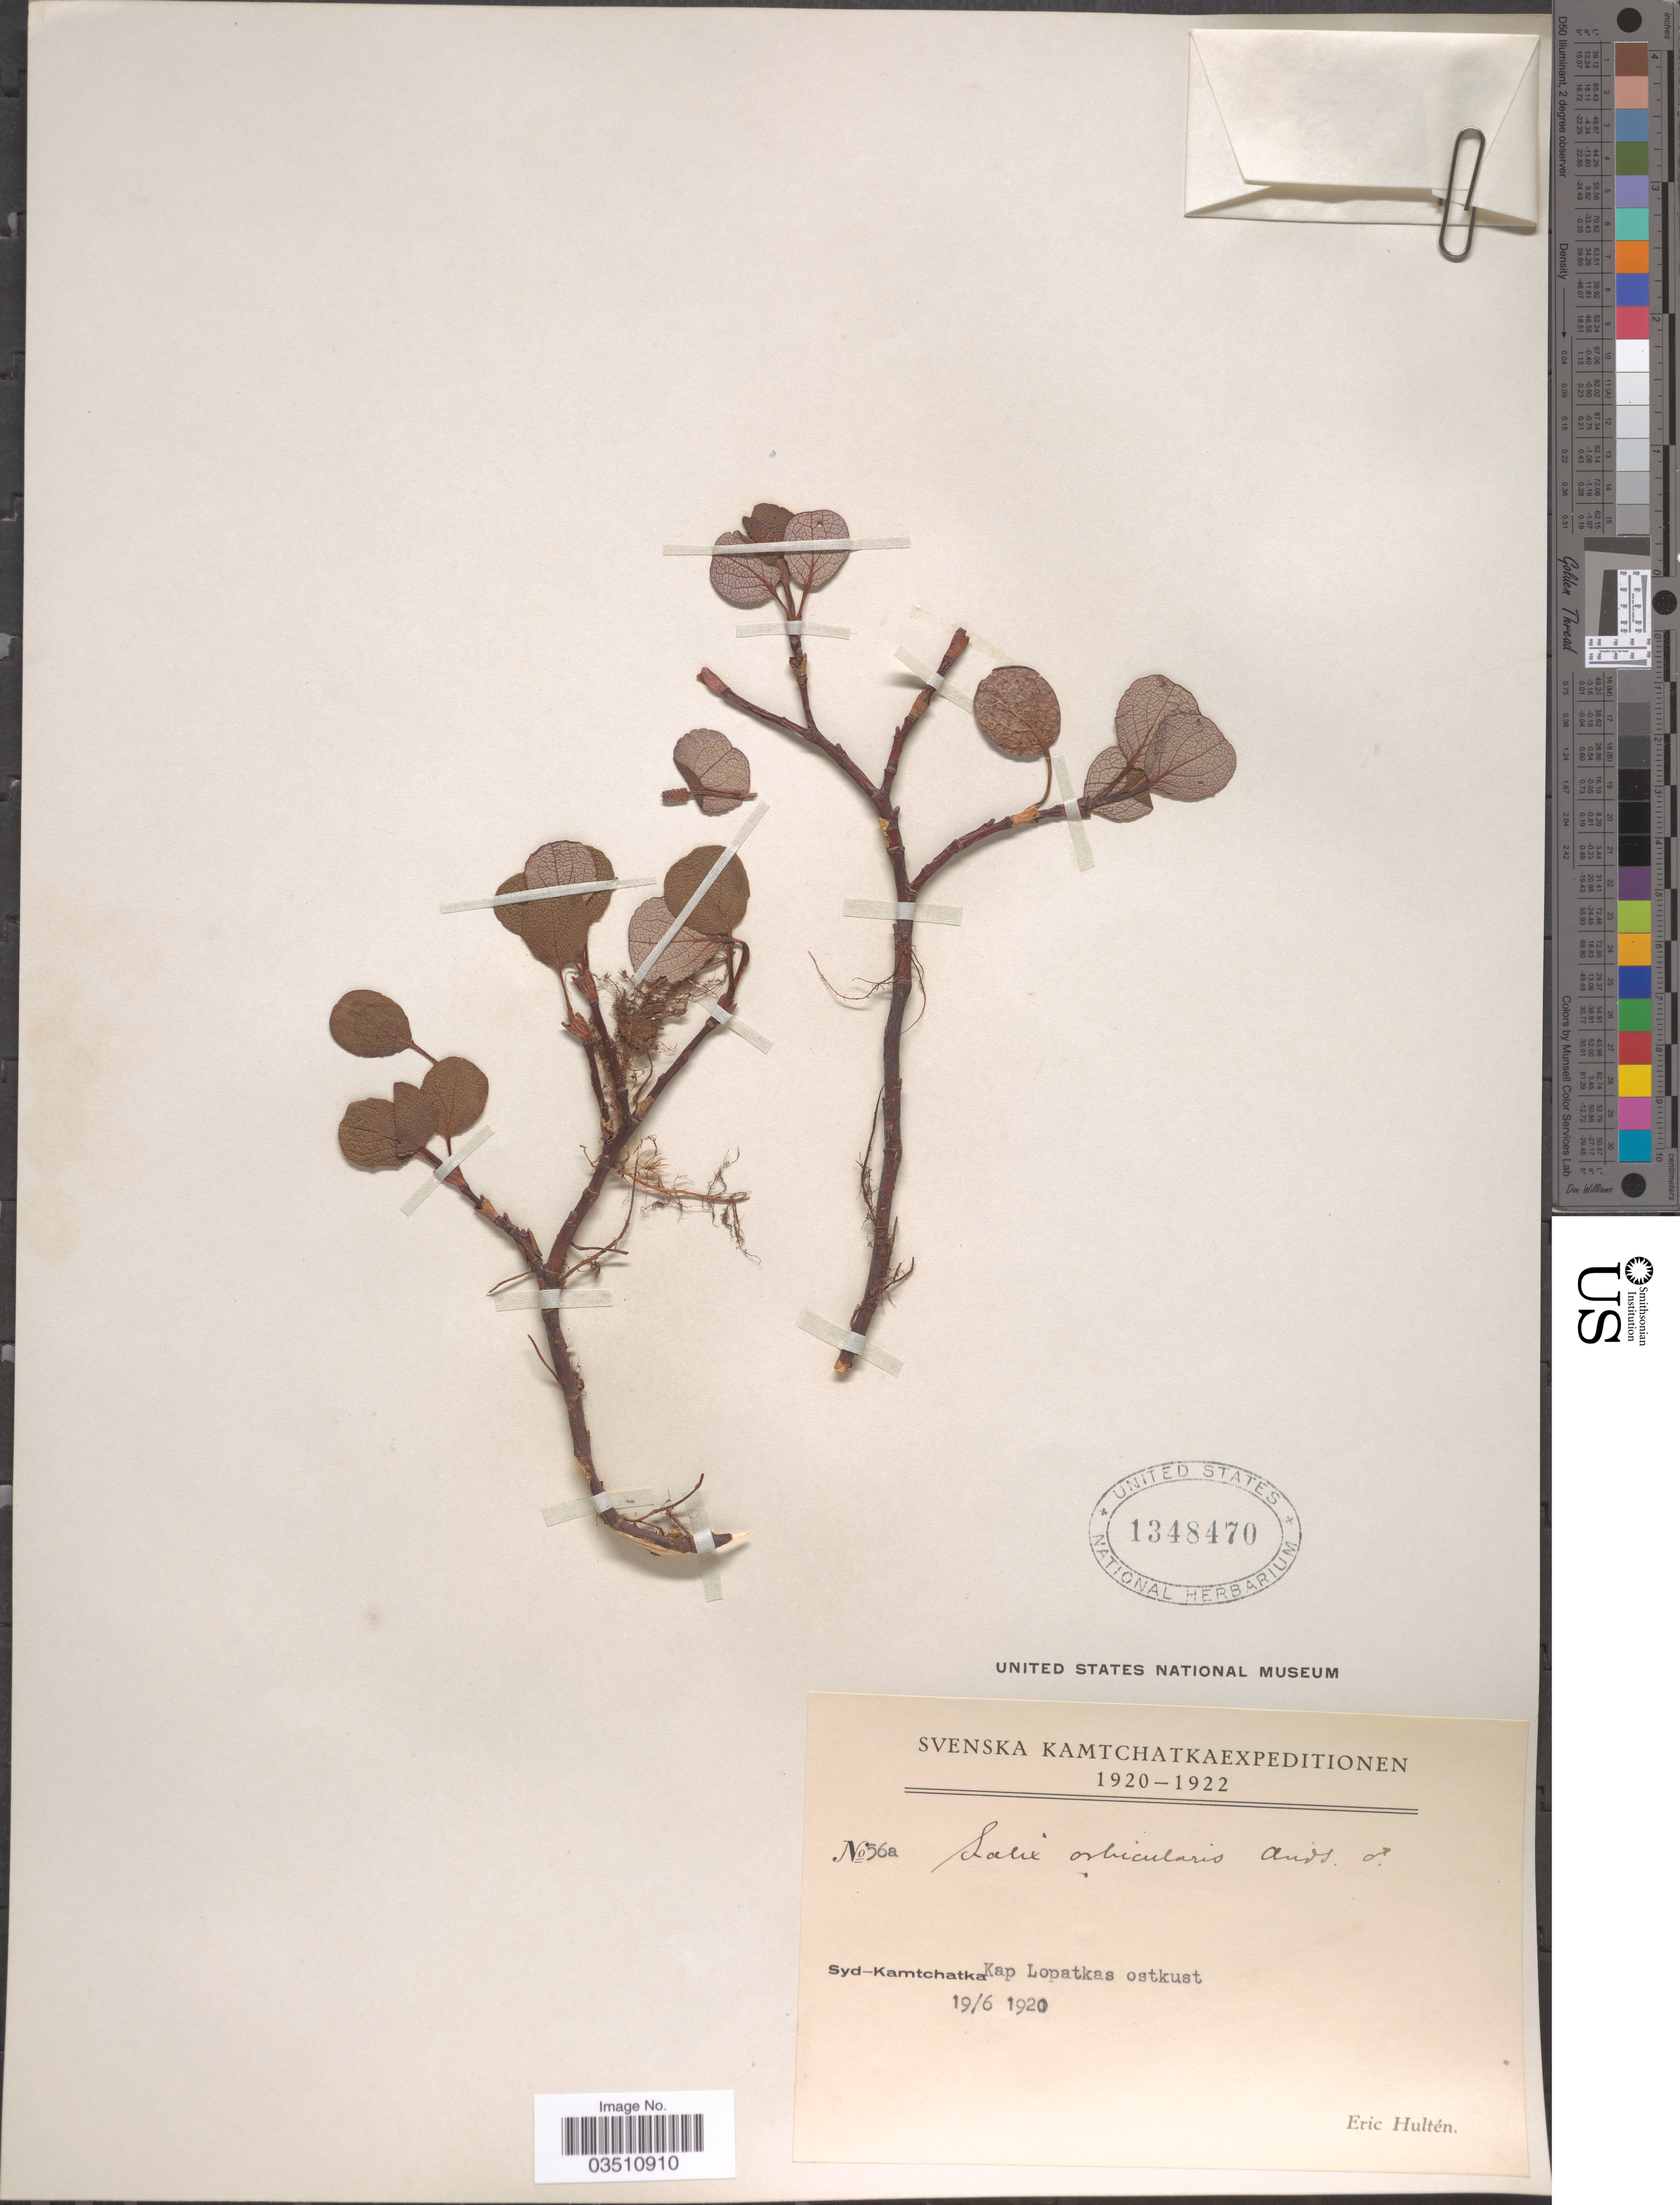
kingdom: Plantae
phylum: Tracheophyta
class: Magnoliopsida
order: Malpighiales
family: Salicaceae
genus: Salix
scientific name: Salix orbicularis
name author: Andersson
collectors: E. G. Hultén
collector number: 56a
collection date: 1920-06-19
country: Russian Federation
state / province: Kamchatka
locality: Syd-Kamtchatka Kap Lopatkas ostkust.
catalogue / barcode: US 1348470